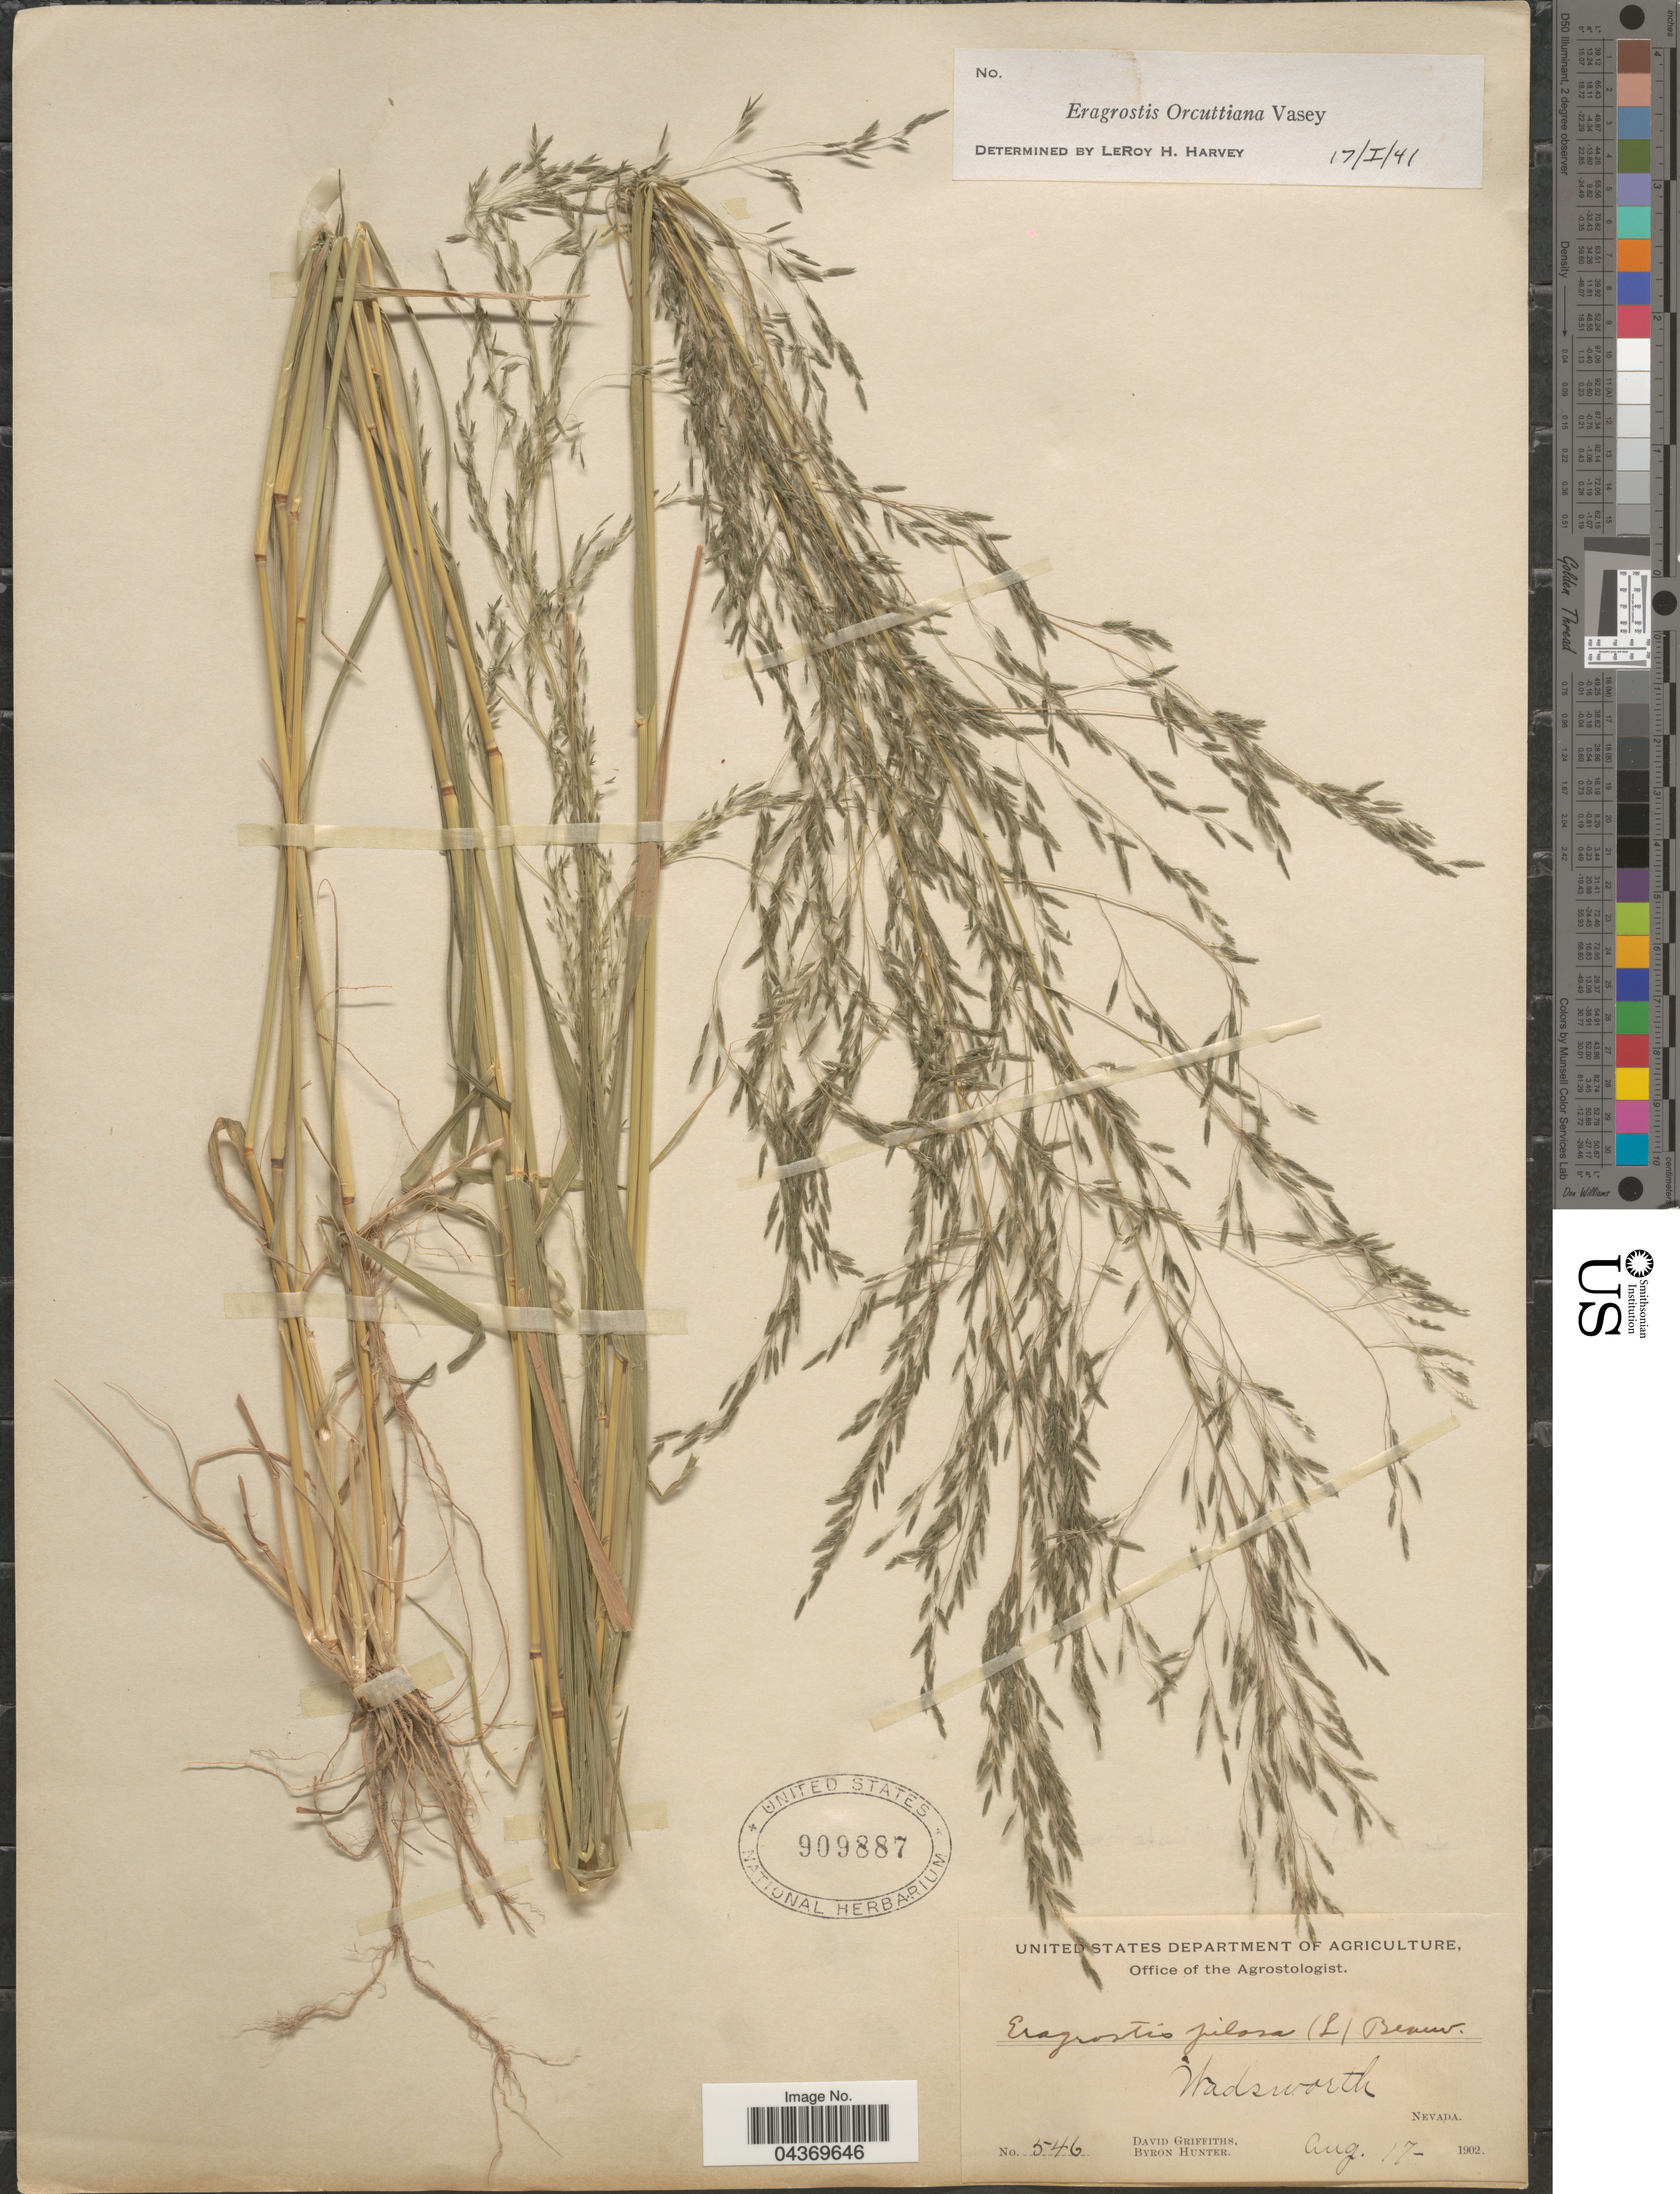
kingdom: Plantae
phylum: Tracheophyta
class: Liliopsida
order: Poales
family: Poaceae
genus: Eragrostis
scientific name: Eragrostis mexicana subsp. virescens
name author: (J. Presl) S.D. Koch & Sánchez Vega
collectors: D. Griffiths & B. Hunter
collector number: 546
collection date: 1902-08-17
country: United States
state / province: Nevada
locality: Wadsworth.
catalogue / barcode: US 909887